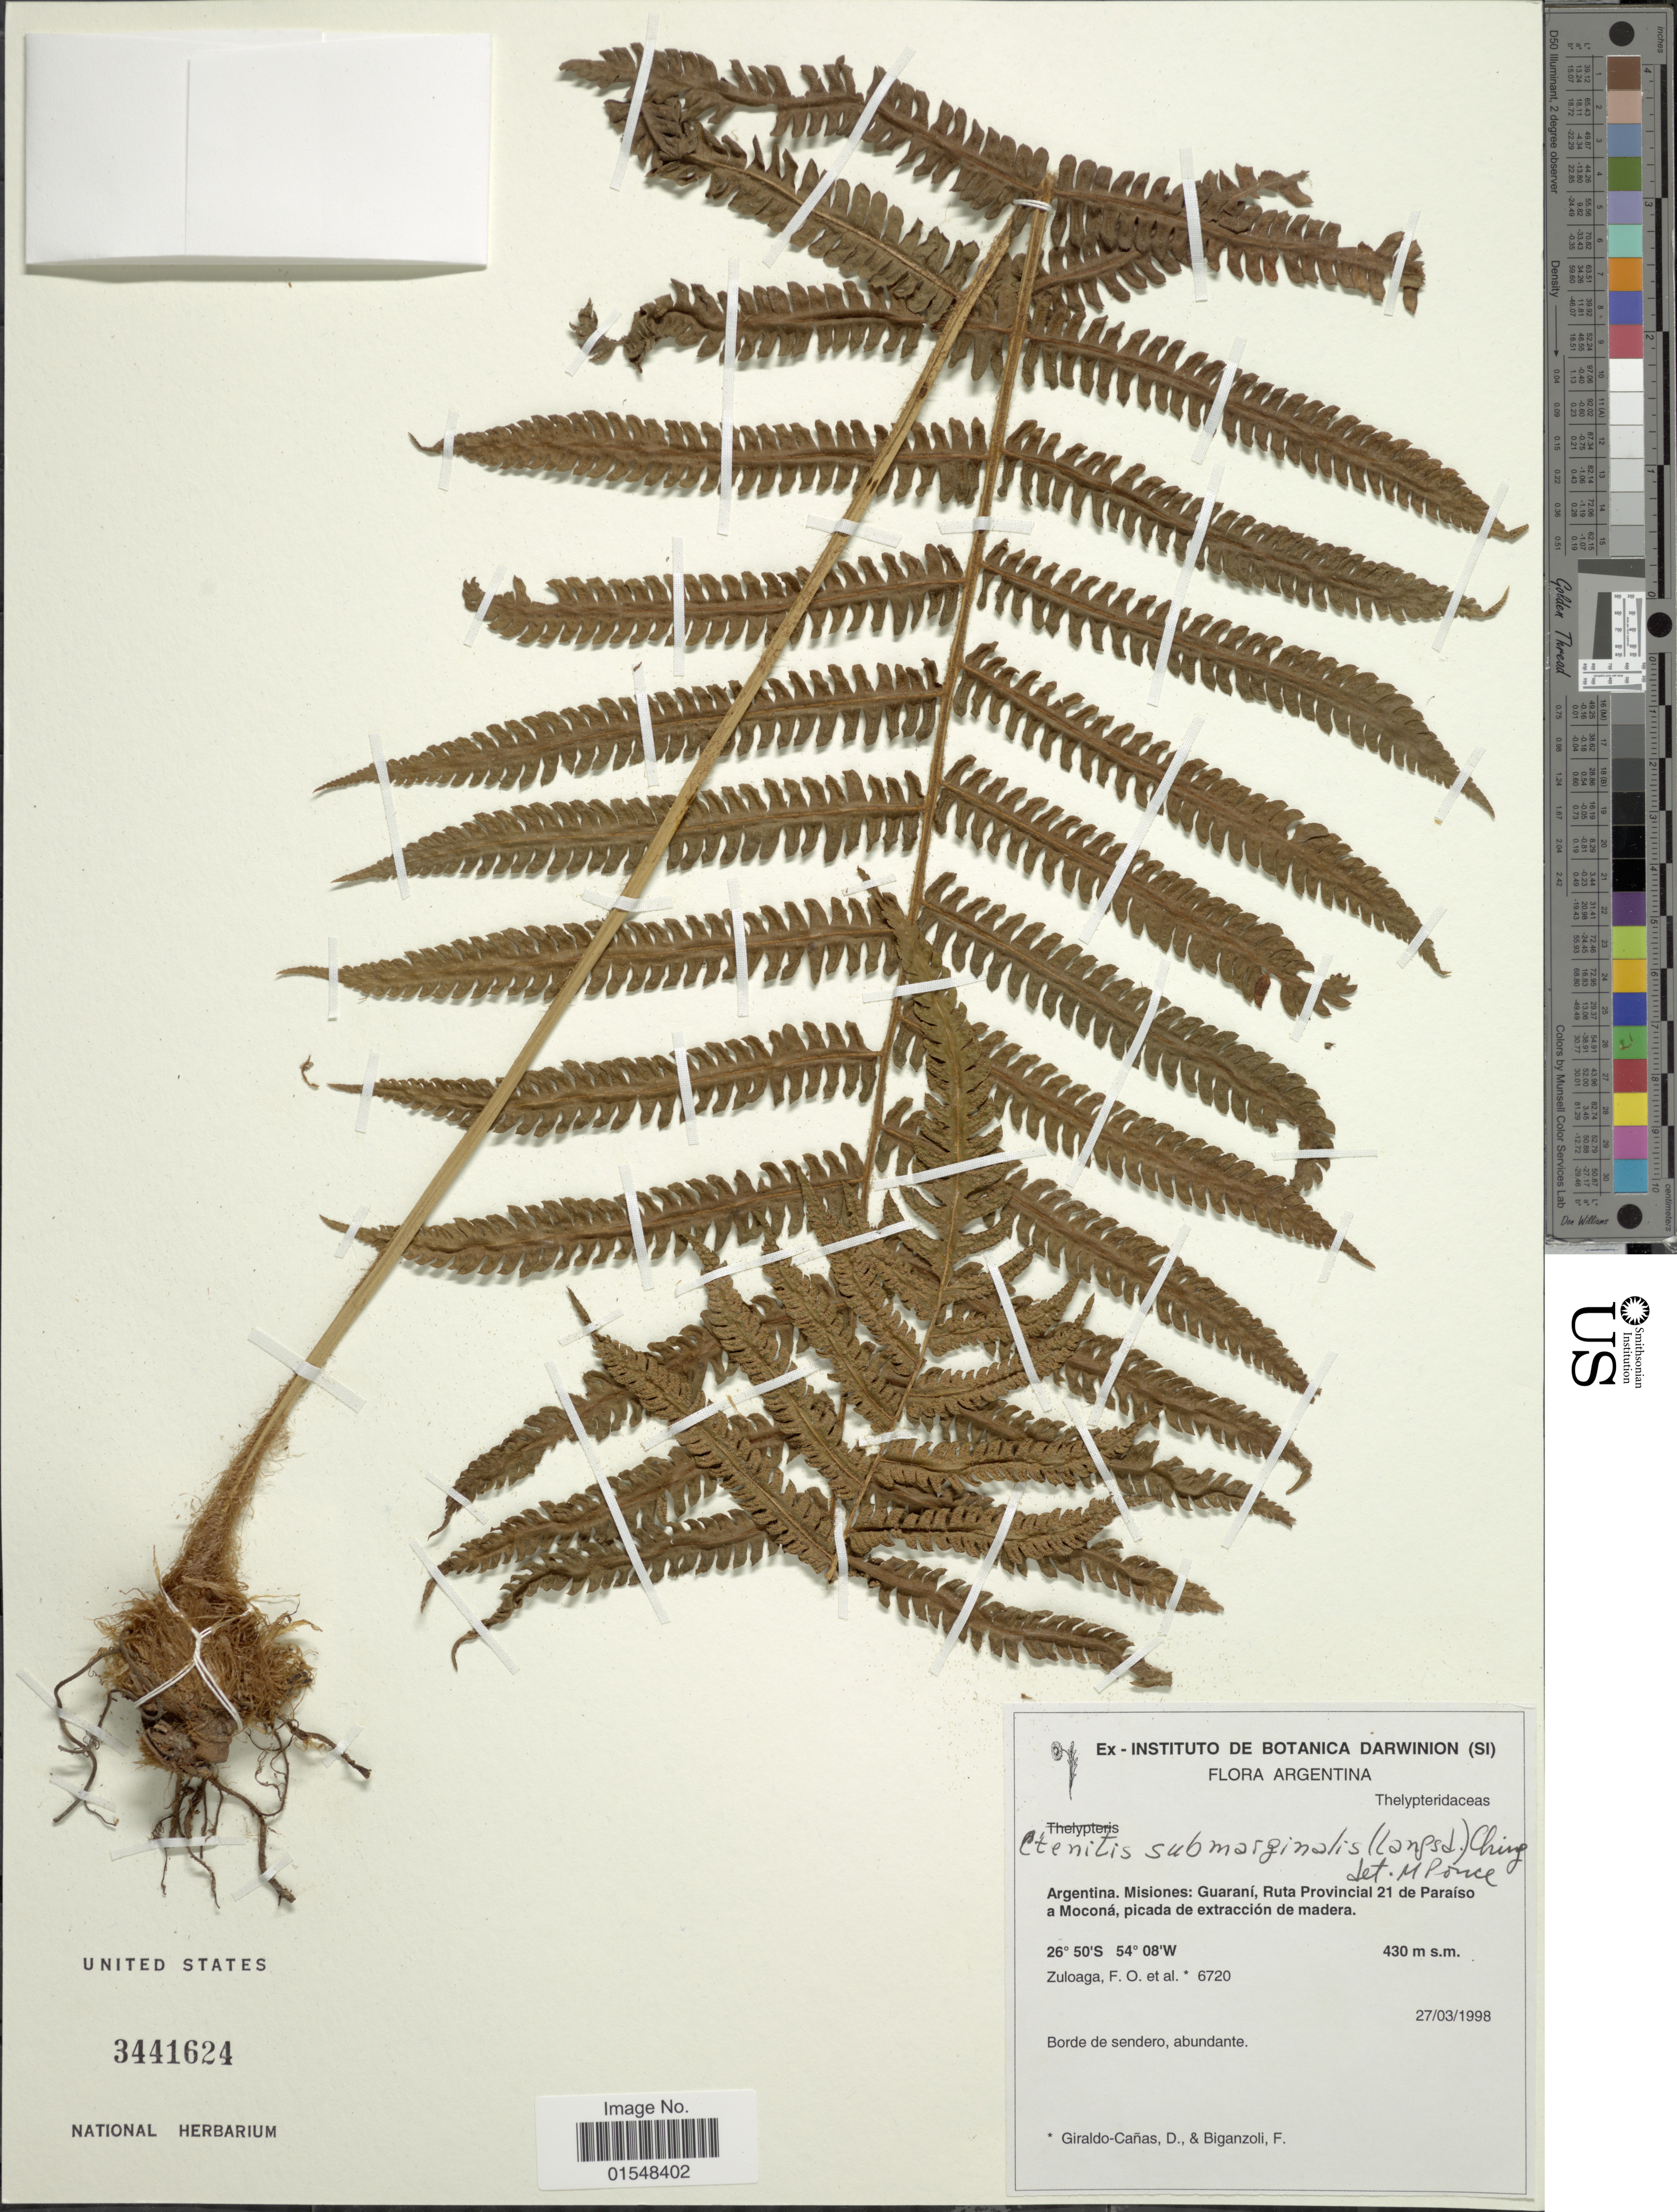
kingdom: Plantae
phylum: Tracheophyta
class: Polypodiopsida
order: Polypodiales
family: Dryopteridaceae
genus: Ctenitis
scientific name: Ctenitis submarginalis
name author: (Langsd. & Fisch.) Ching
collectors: F. O. Zuloaga, D. Giradlo-Canas & F. Biganzoli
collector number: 6720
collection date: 1998-03-27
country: Argentina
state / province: Misiones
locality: Guaraní, Ruta Provincial 21 de Paraíso a Moconá, picada de extracción de madera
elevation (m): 430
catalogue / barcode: US 3441624